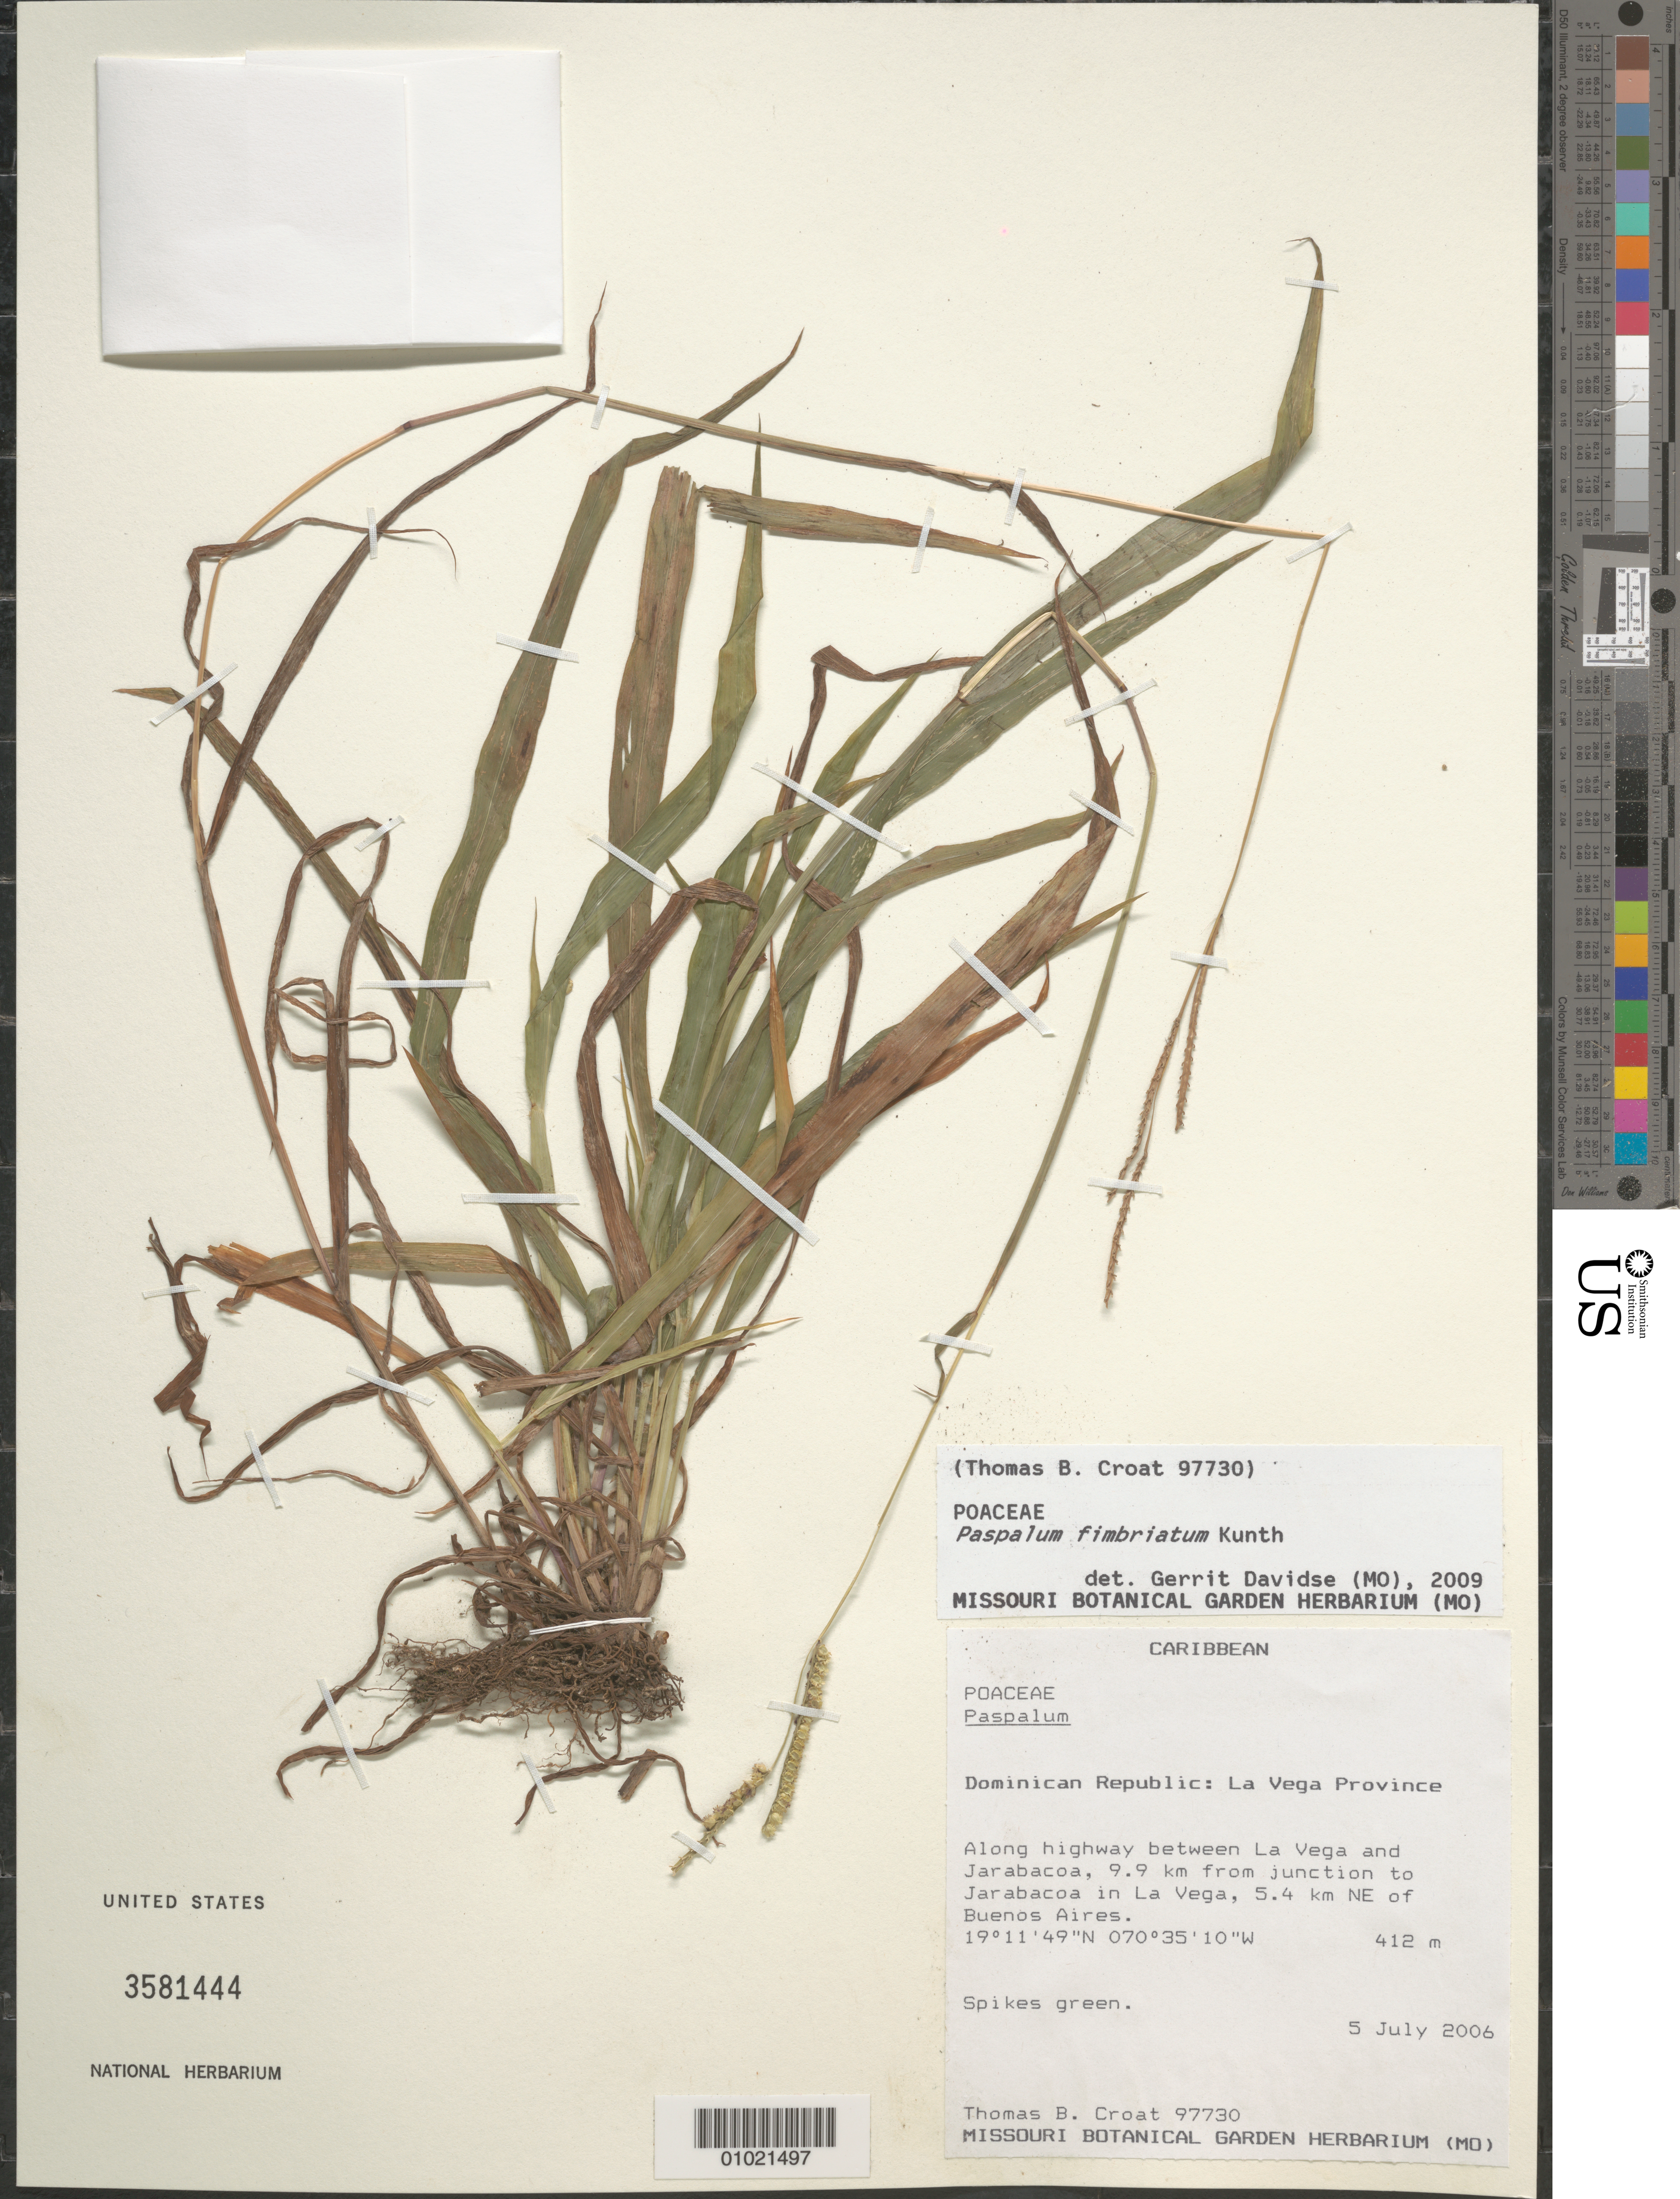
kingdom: Plantae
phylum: Tracheophyta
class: Liliopsida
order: Poales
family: Poaceae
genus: Paspalum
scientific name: Paspalum fimbriatum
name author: Kunth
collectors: T. B. Croat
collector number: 97730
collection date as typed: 05 Jul 2006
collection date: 2006-07-05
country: Dominican Republic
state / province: La Vega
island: Hispaniola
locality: Along highway between La Vega and Jarabacoa, 9.9 km from junction to Jarabacoa in La Vega, 5.4 km NE of Buenos Aires.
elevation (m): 412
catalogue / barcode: US 3581444